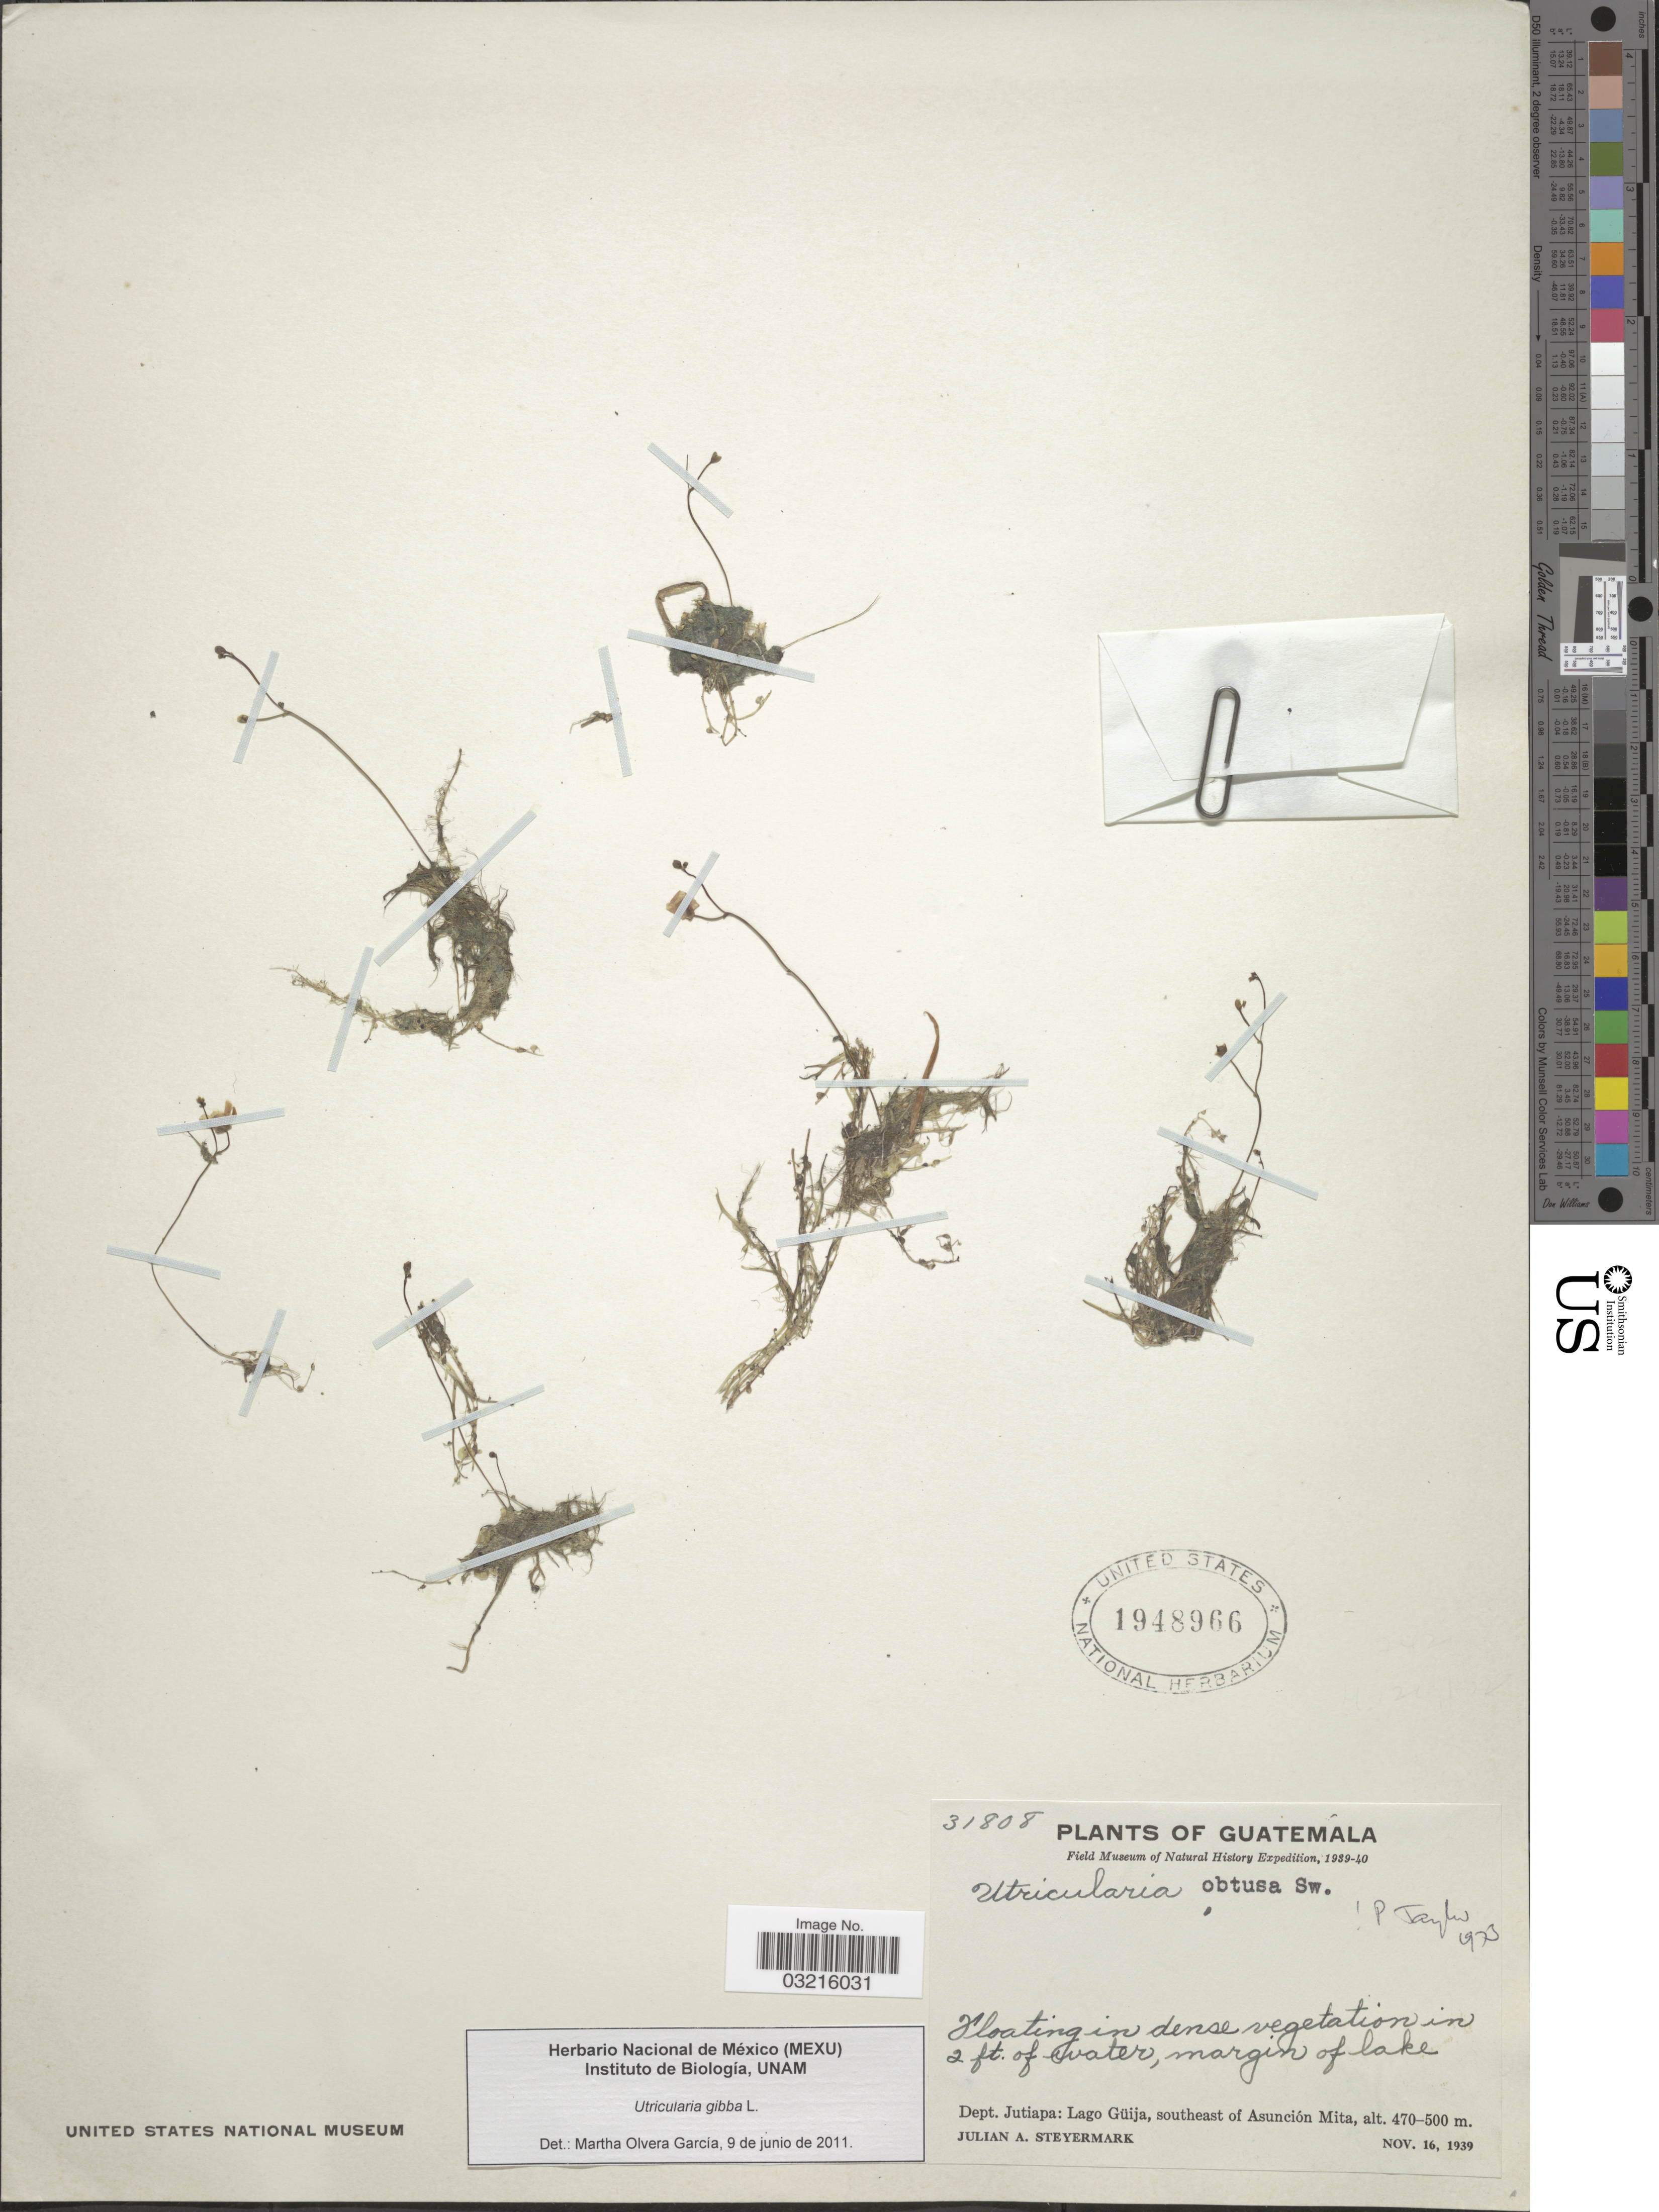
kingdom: Plantae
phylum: Tracheophyta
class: Magnoliopsida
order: Lamiales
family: Lentibulariaceae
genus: Utricularia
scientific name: Utricularia gibba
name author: L.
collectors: J. Steyermark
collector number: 31808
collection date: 1939-11-16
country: Guatemala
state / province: Jutiapa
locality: Dept. Jutiapa: Lago Güija, southeast of Asunción Mita.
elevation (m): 470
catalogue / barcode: US 1948966